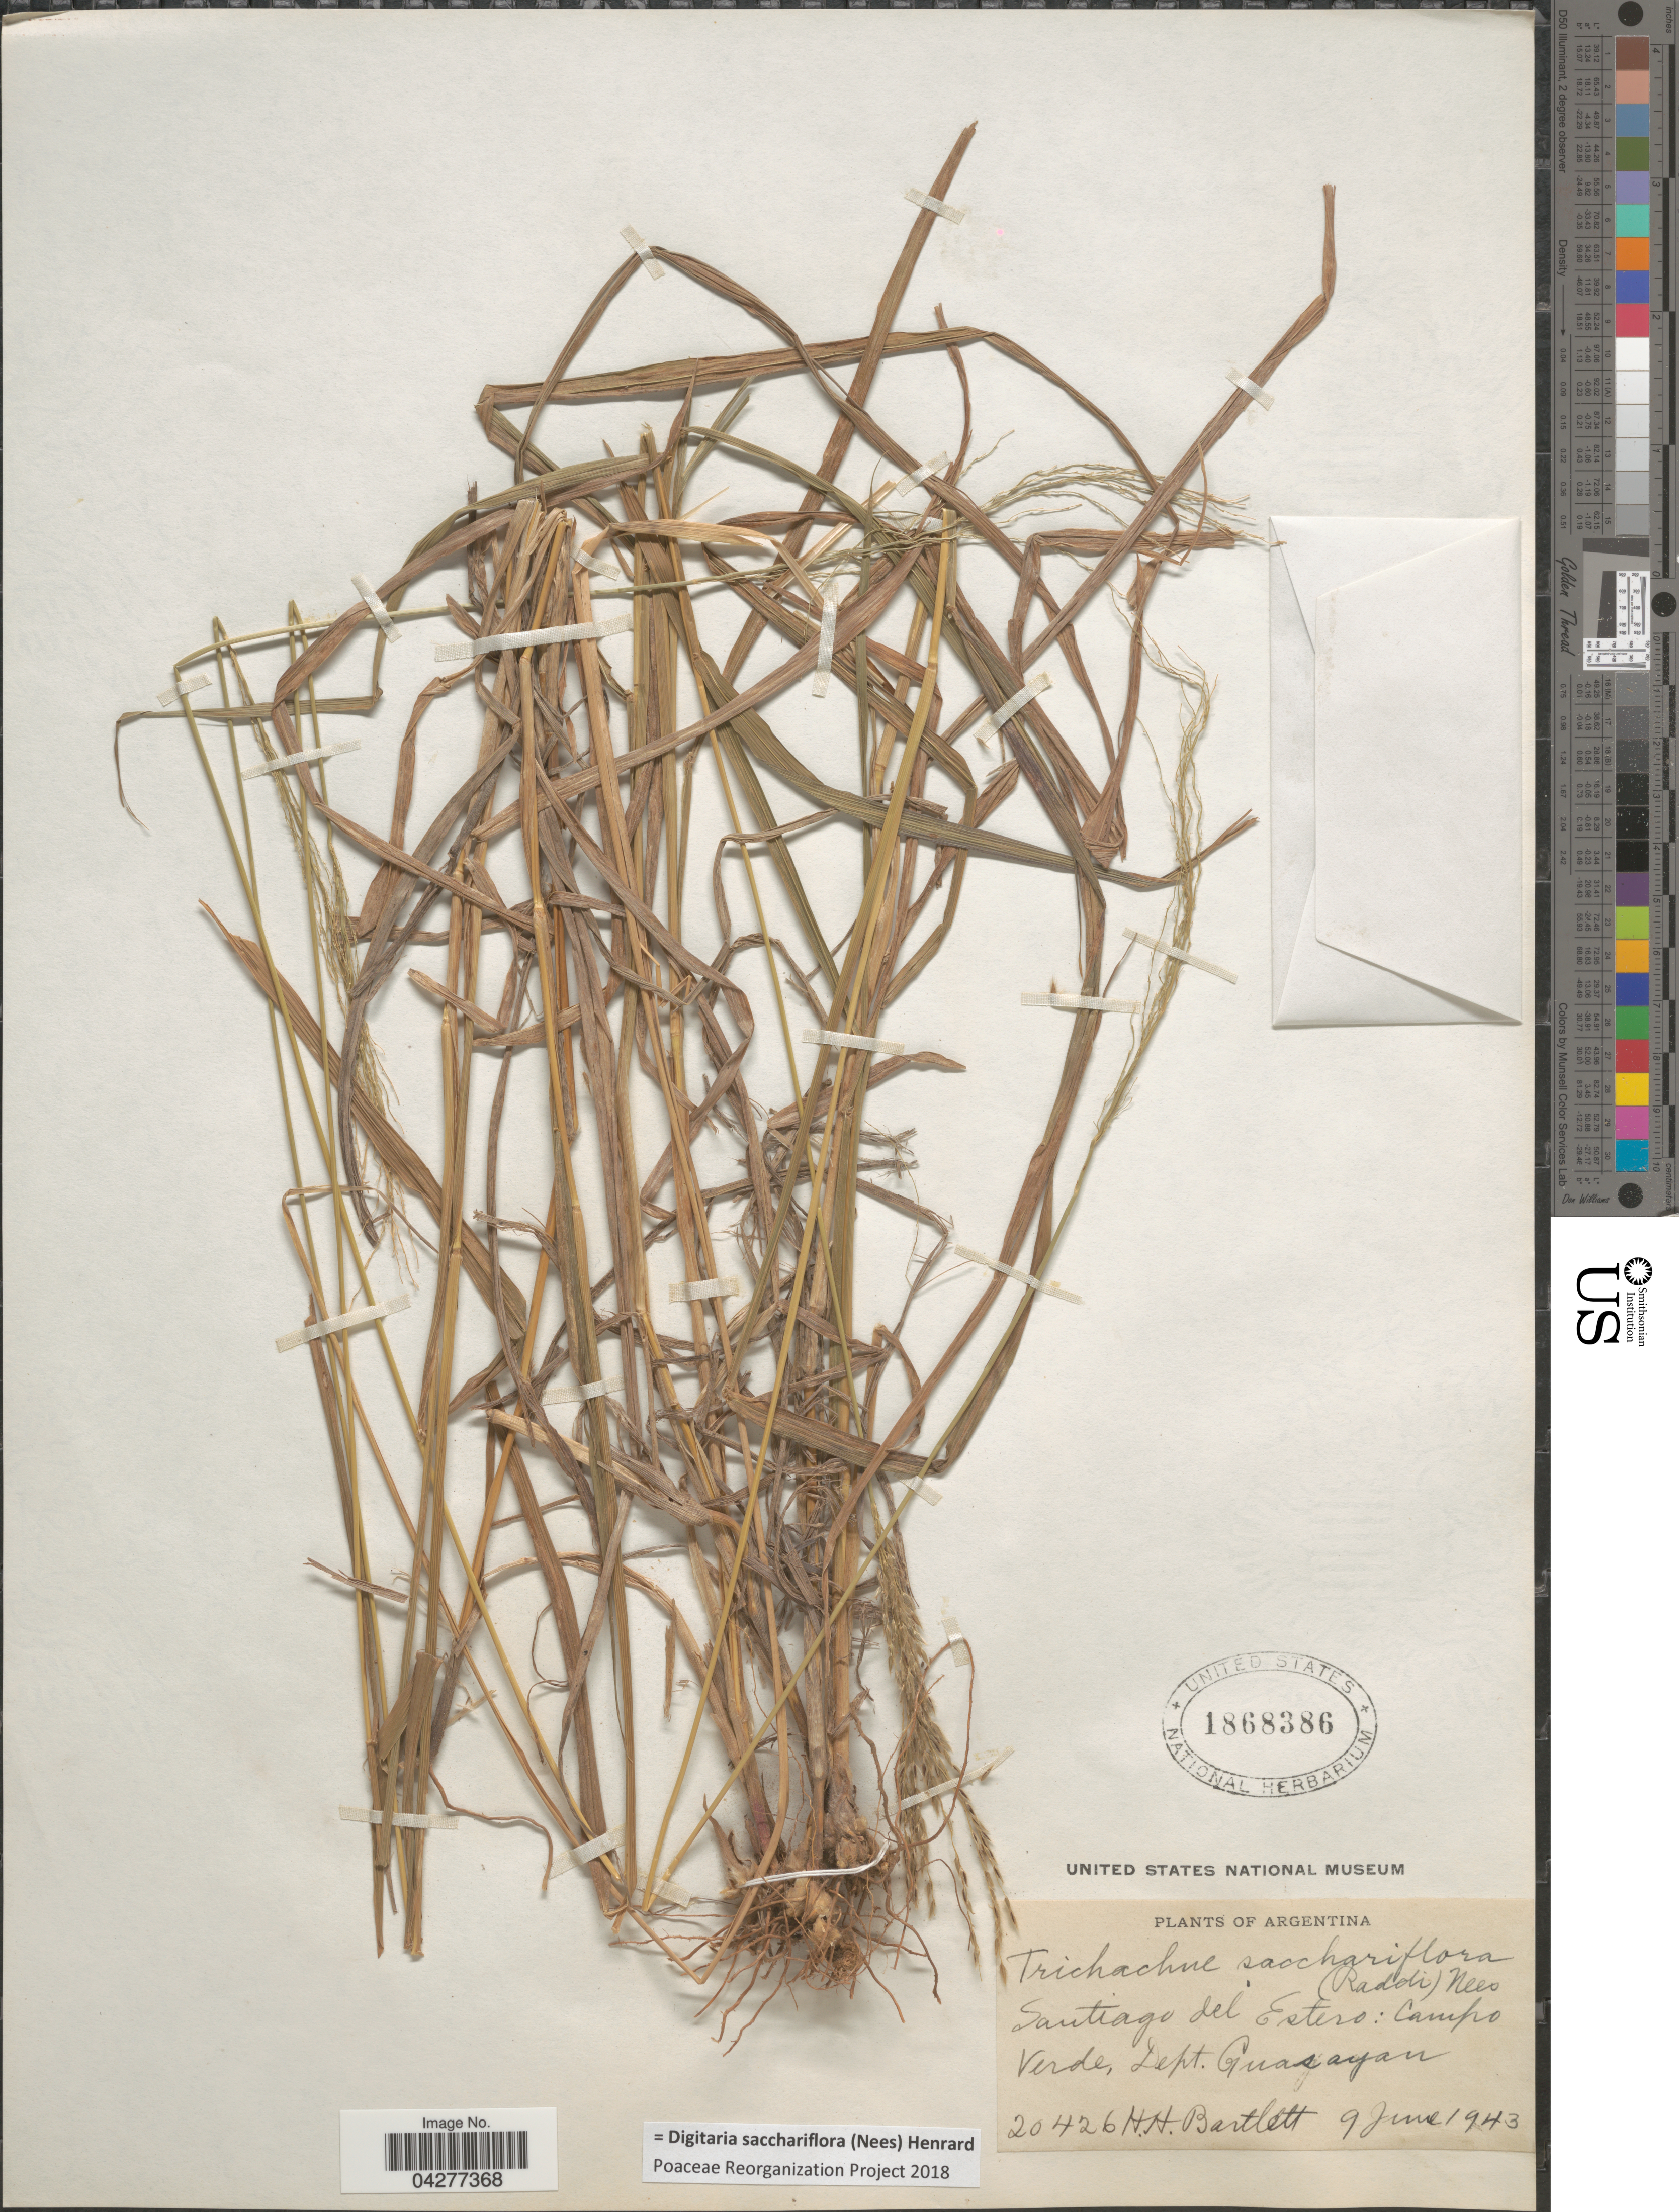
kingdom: Plantae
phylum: Tracheophyta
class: Liliopsida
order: Poales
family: Poaceae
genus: Digitaria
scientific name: Digitaria sacchariflora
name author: (Nees) Henr.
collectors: H. H. Bartlett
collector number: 20426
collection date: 1943-06-09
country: Argentina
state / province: Santiago del Estero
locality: Campo Verde, Dept. Guasayan.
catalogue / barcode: US 1868386